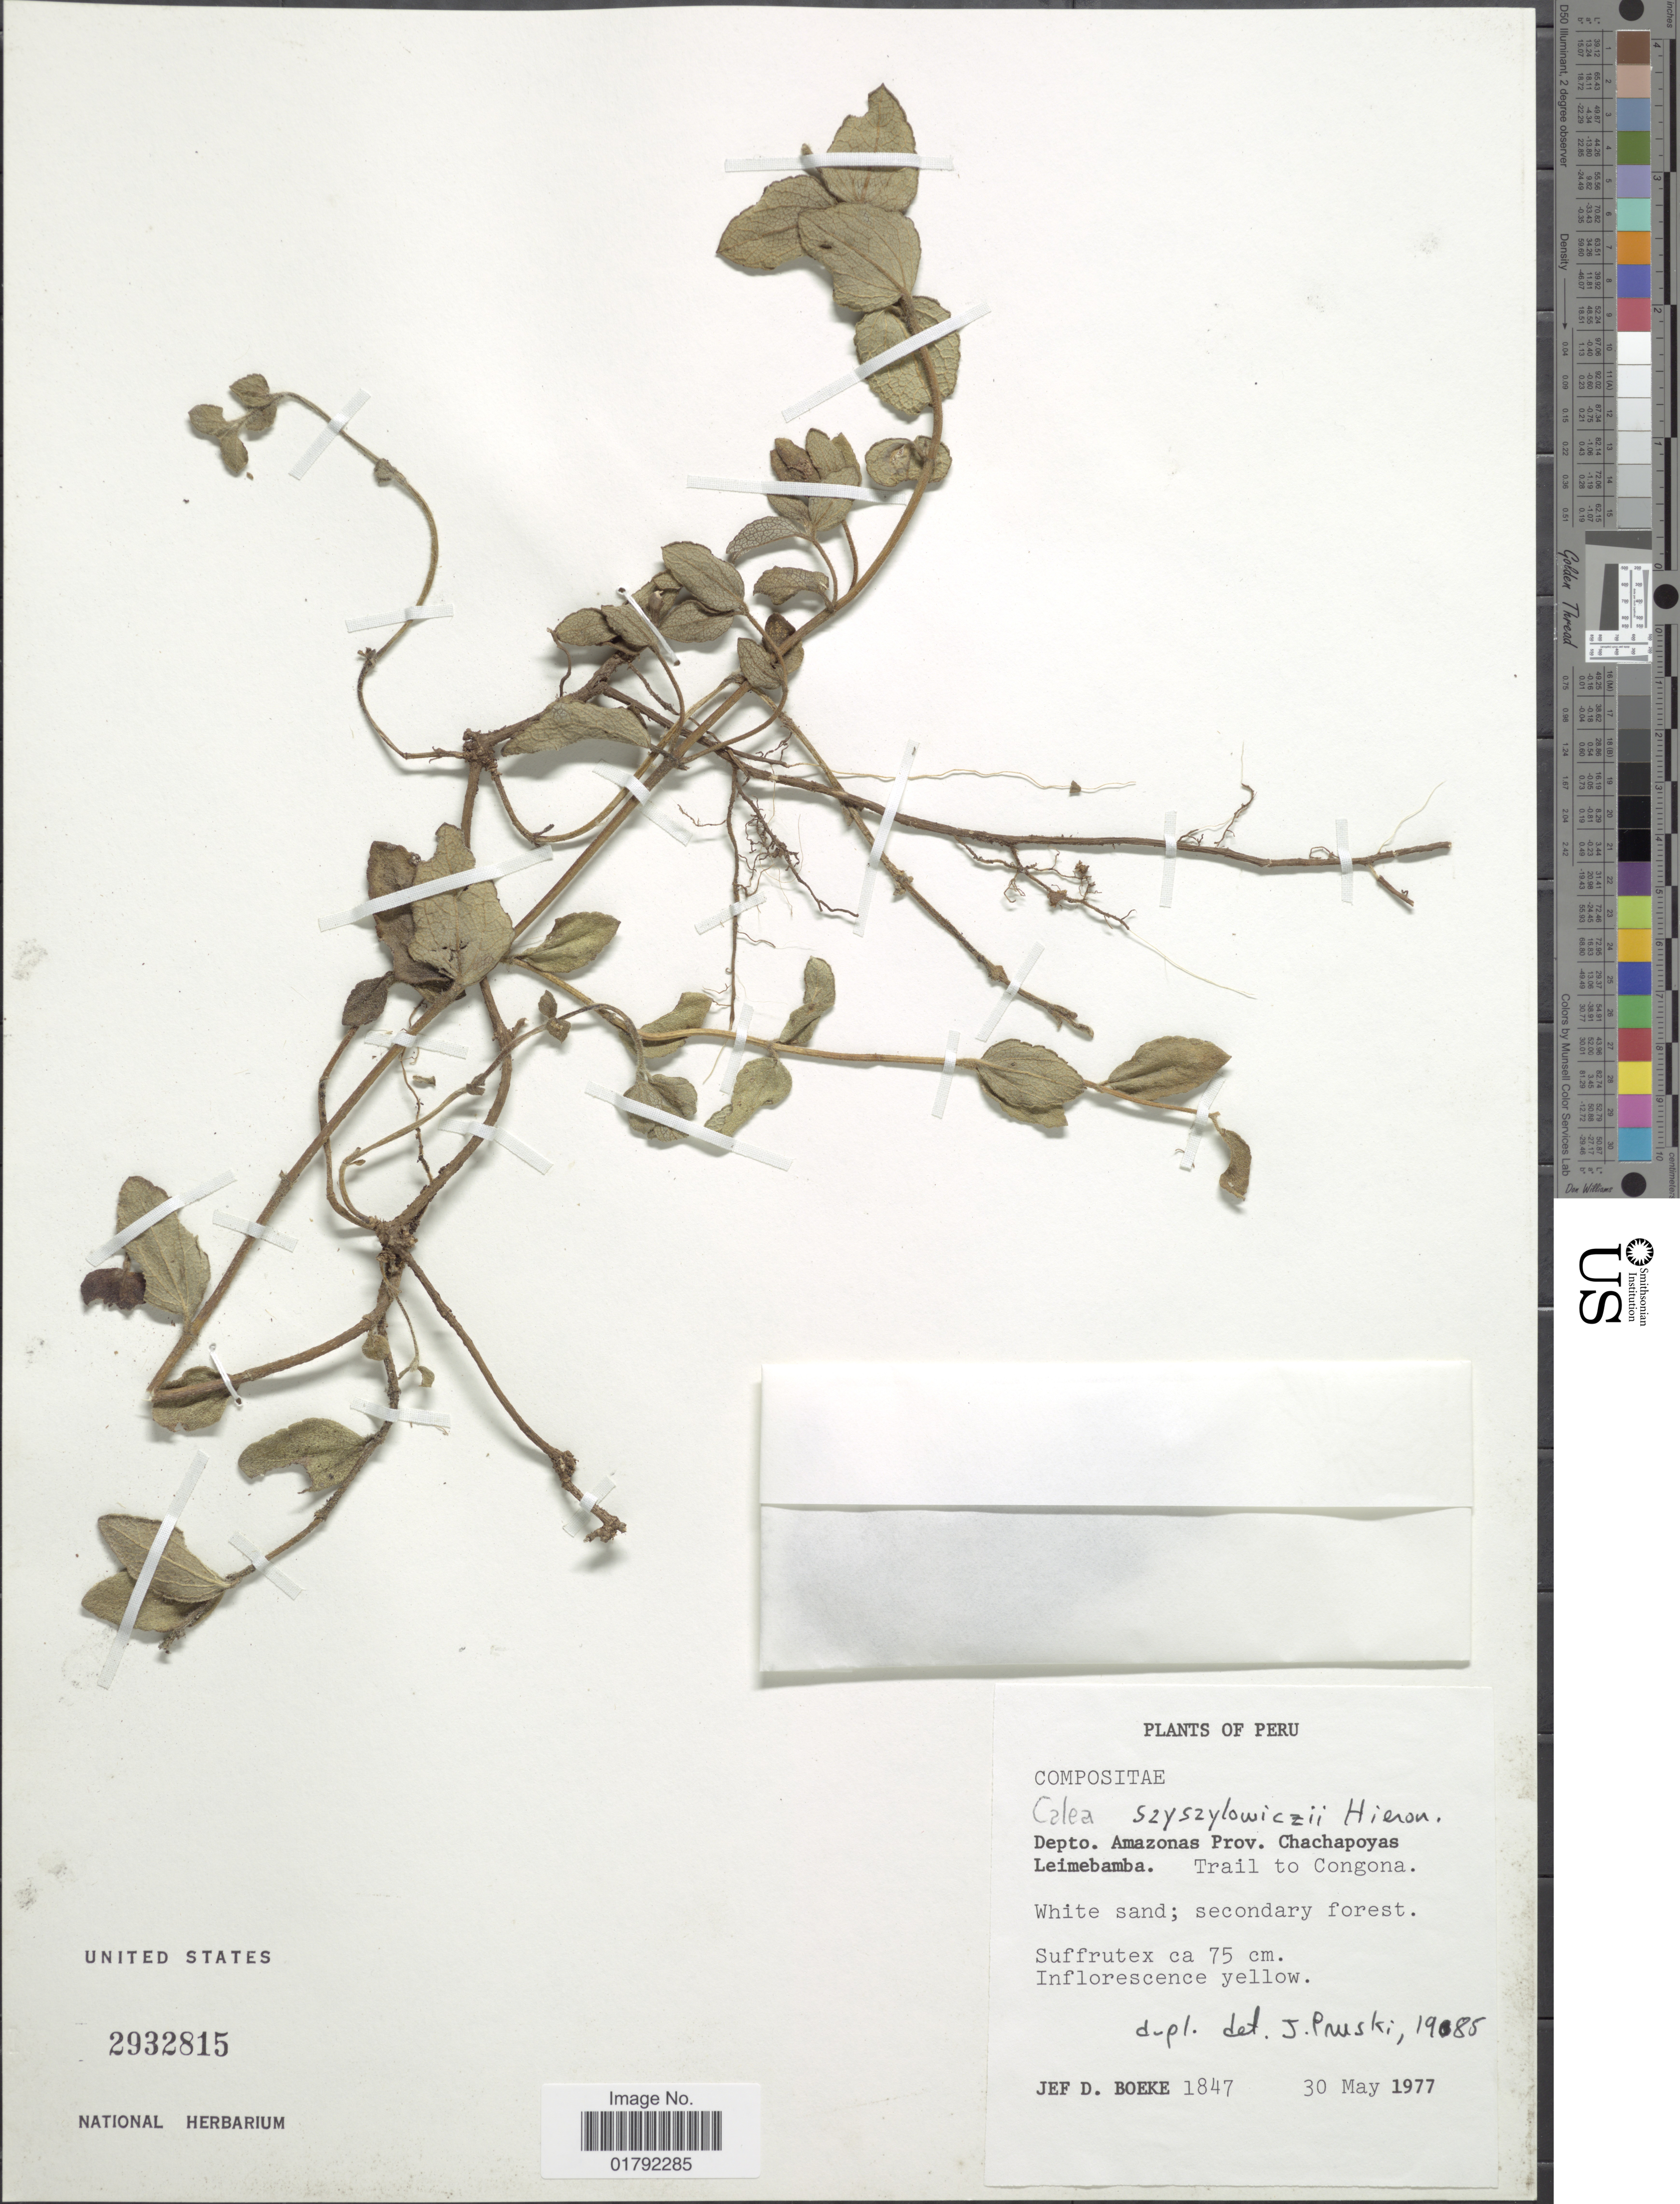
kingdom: Plantae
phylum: Tracheophyta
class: Magnoliopsida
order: Asterales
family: Asteraceae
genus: Calea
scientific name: Calea szyszylowizii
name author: Hieron.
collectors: J. D. Boeke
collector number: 1847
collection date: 1977-05-30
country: Peru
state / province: Amazonas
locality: Prov. Chachapoyas, Leimebamba, trail to Congona.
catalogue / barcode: US 2932815